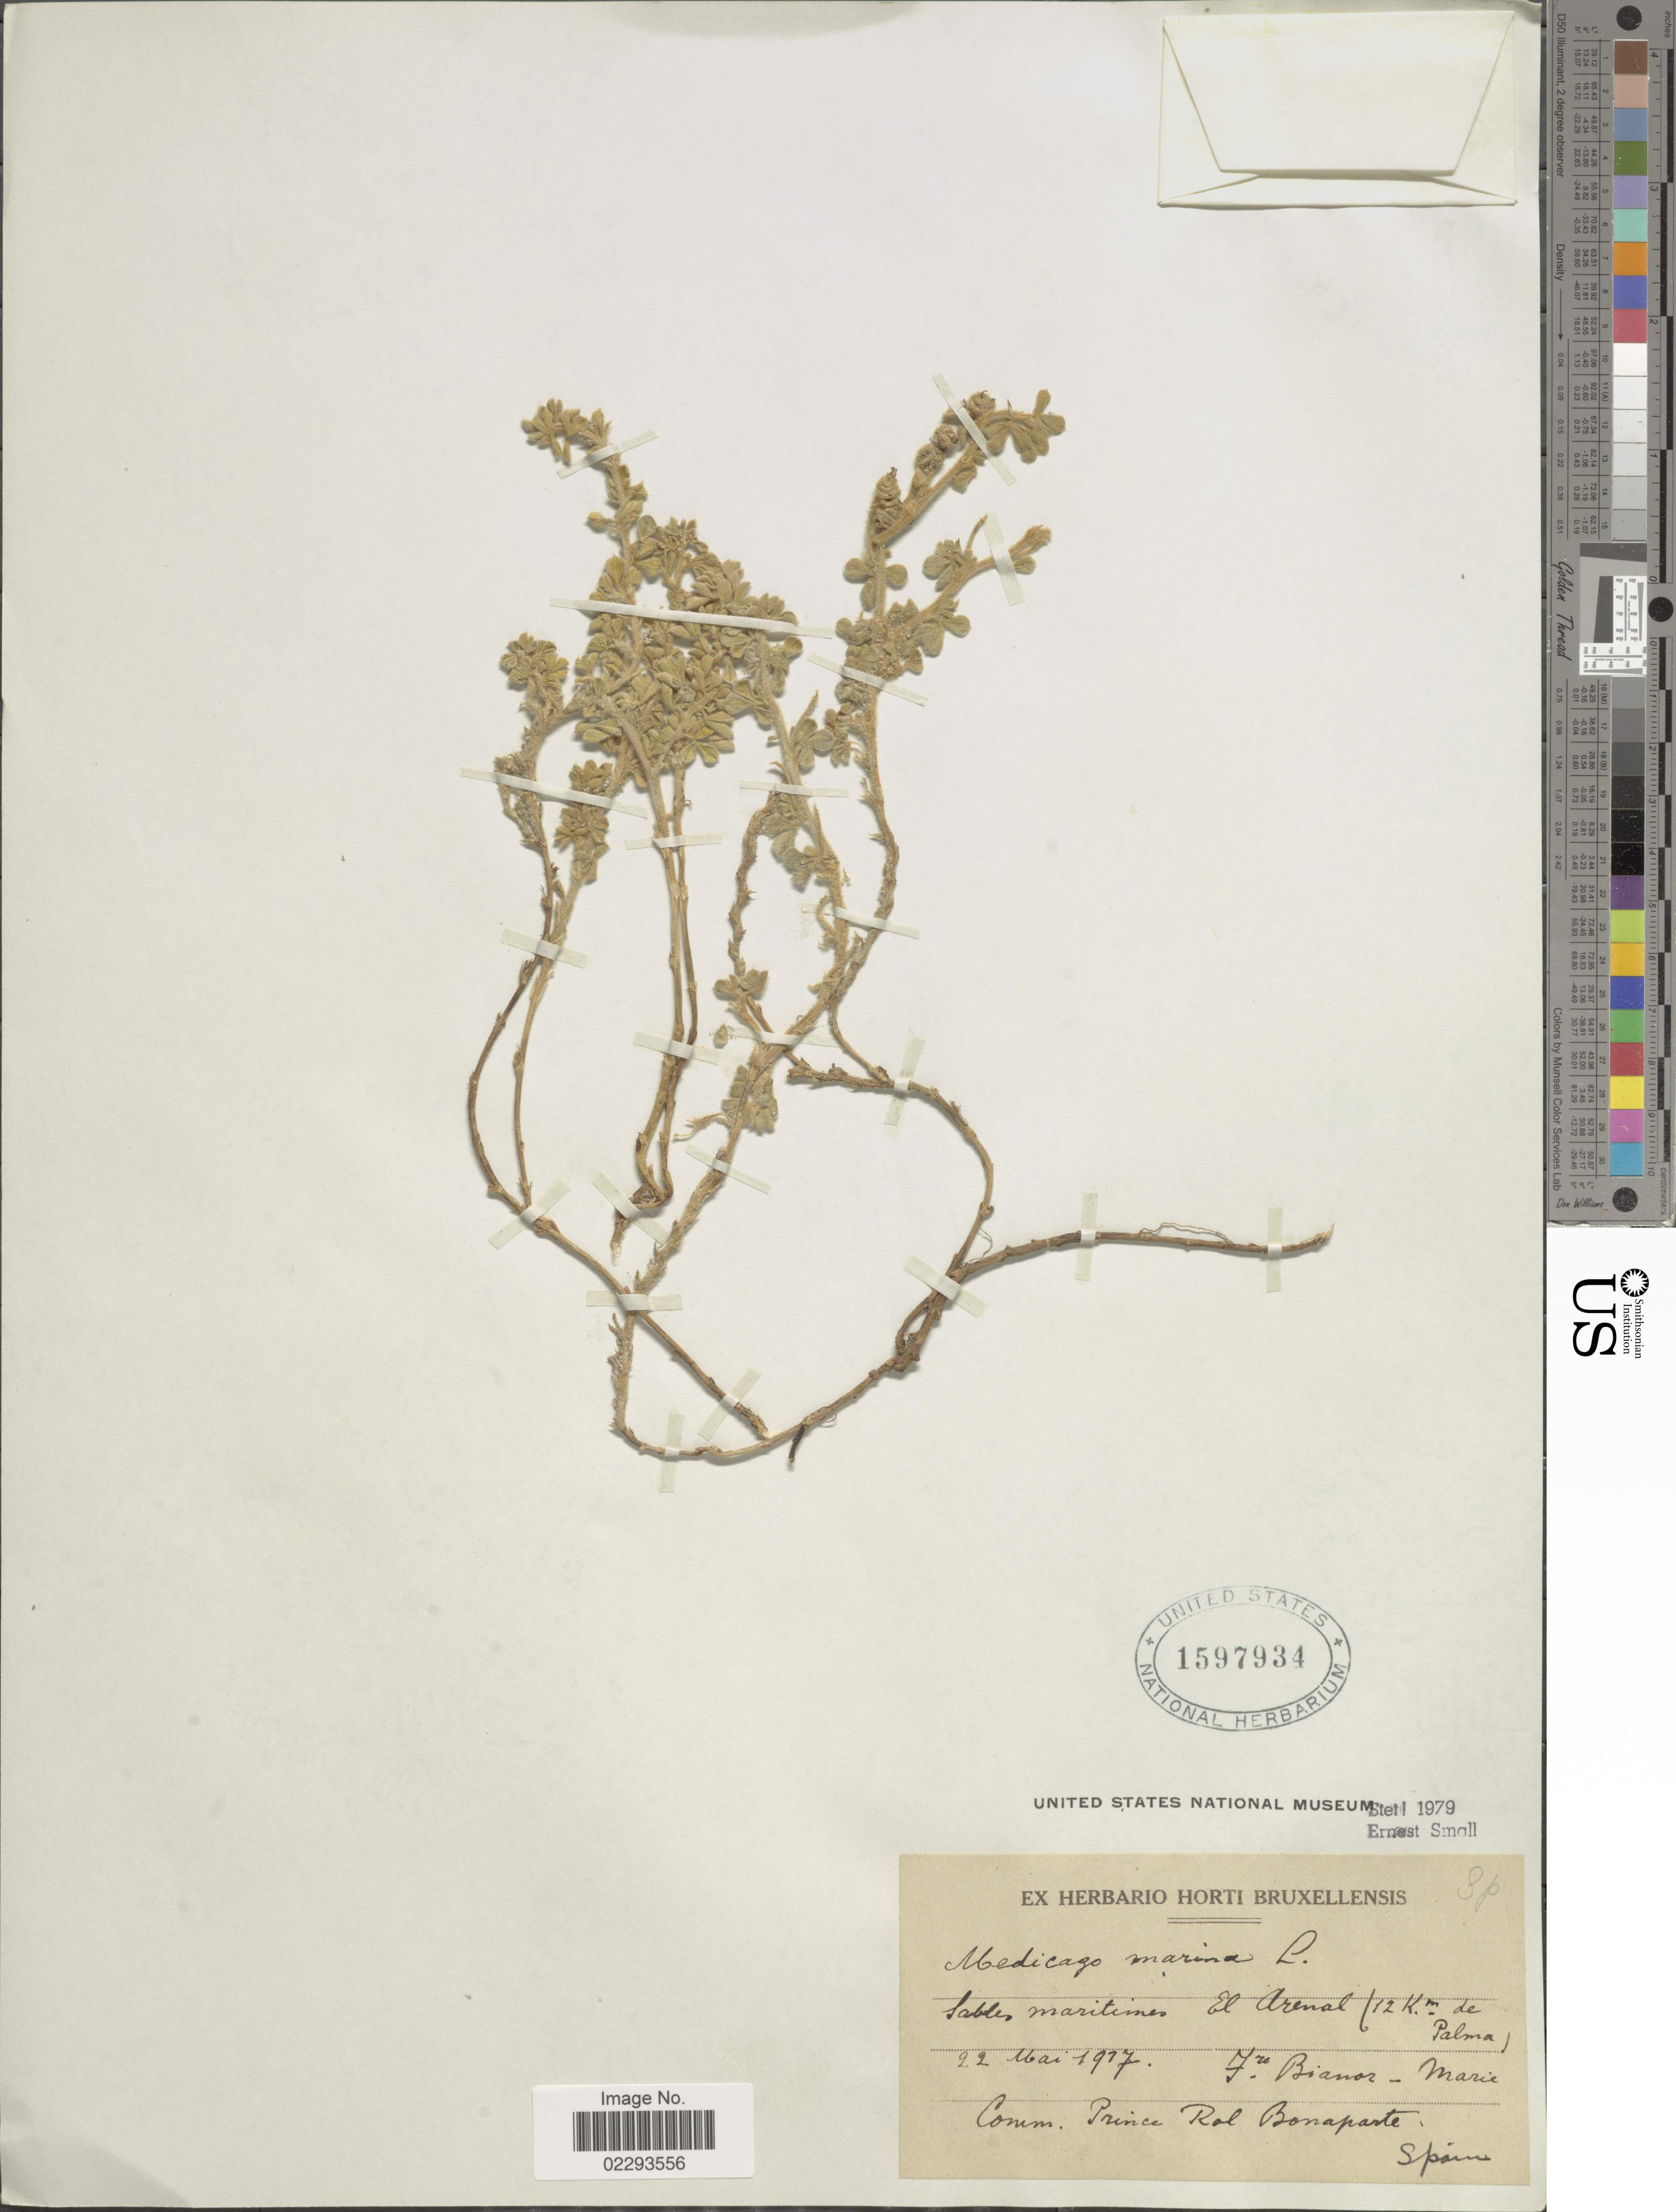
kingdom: Plantae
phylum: Tracheophyta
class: Magnoliopsida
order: Fabales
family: Fabaceae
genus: Medicago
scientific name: Medicago marina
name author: L.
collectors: F. Bianor-Marie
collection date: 1917-05-22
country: Spain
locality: Sables maritimes El Arenal (12 km de Palma)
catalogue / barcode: US 1597934